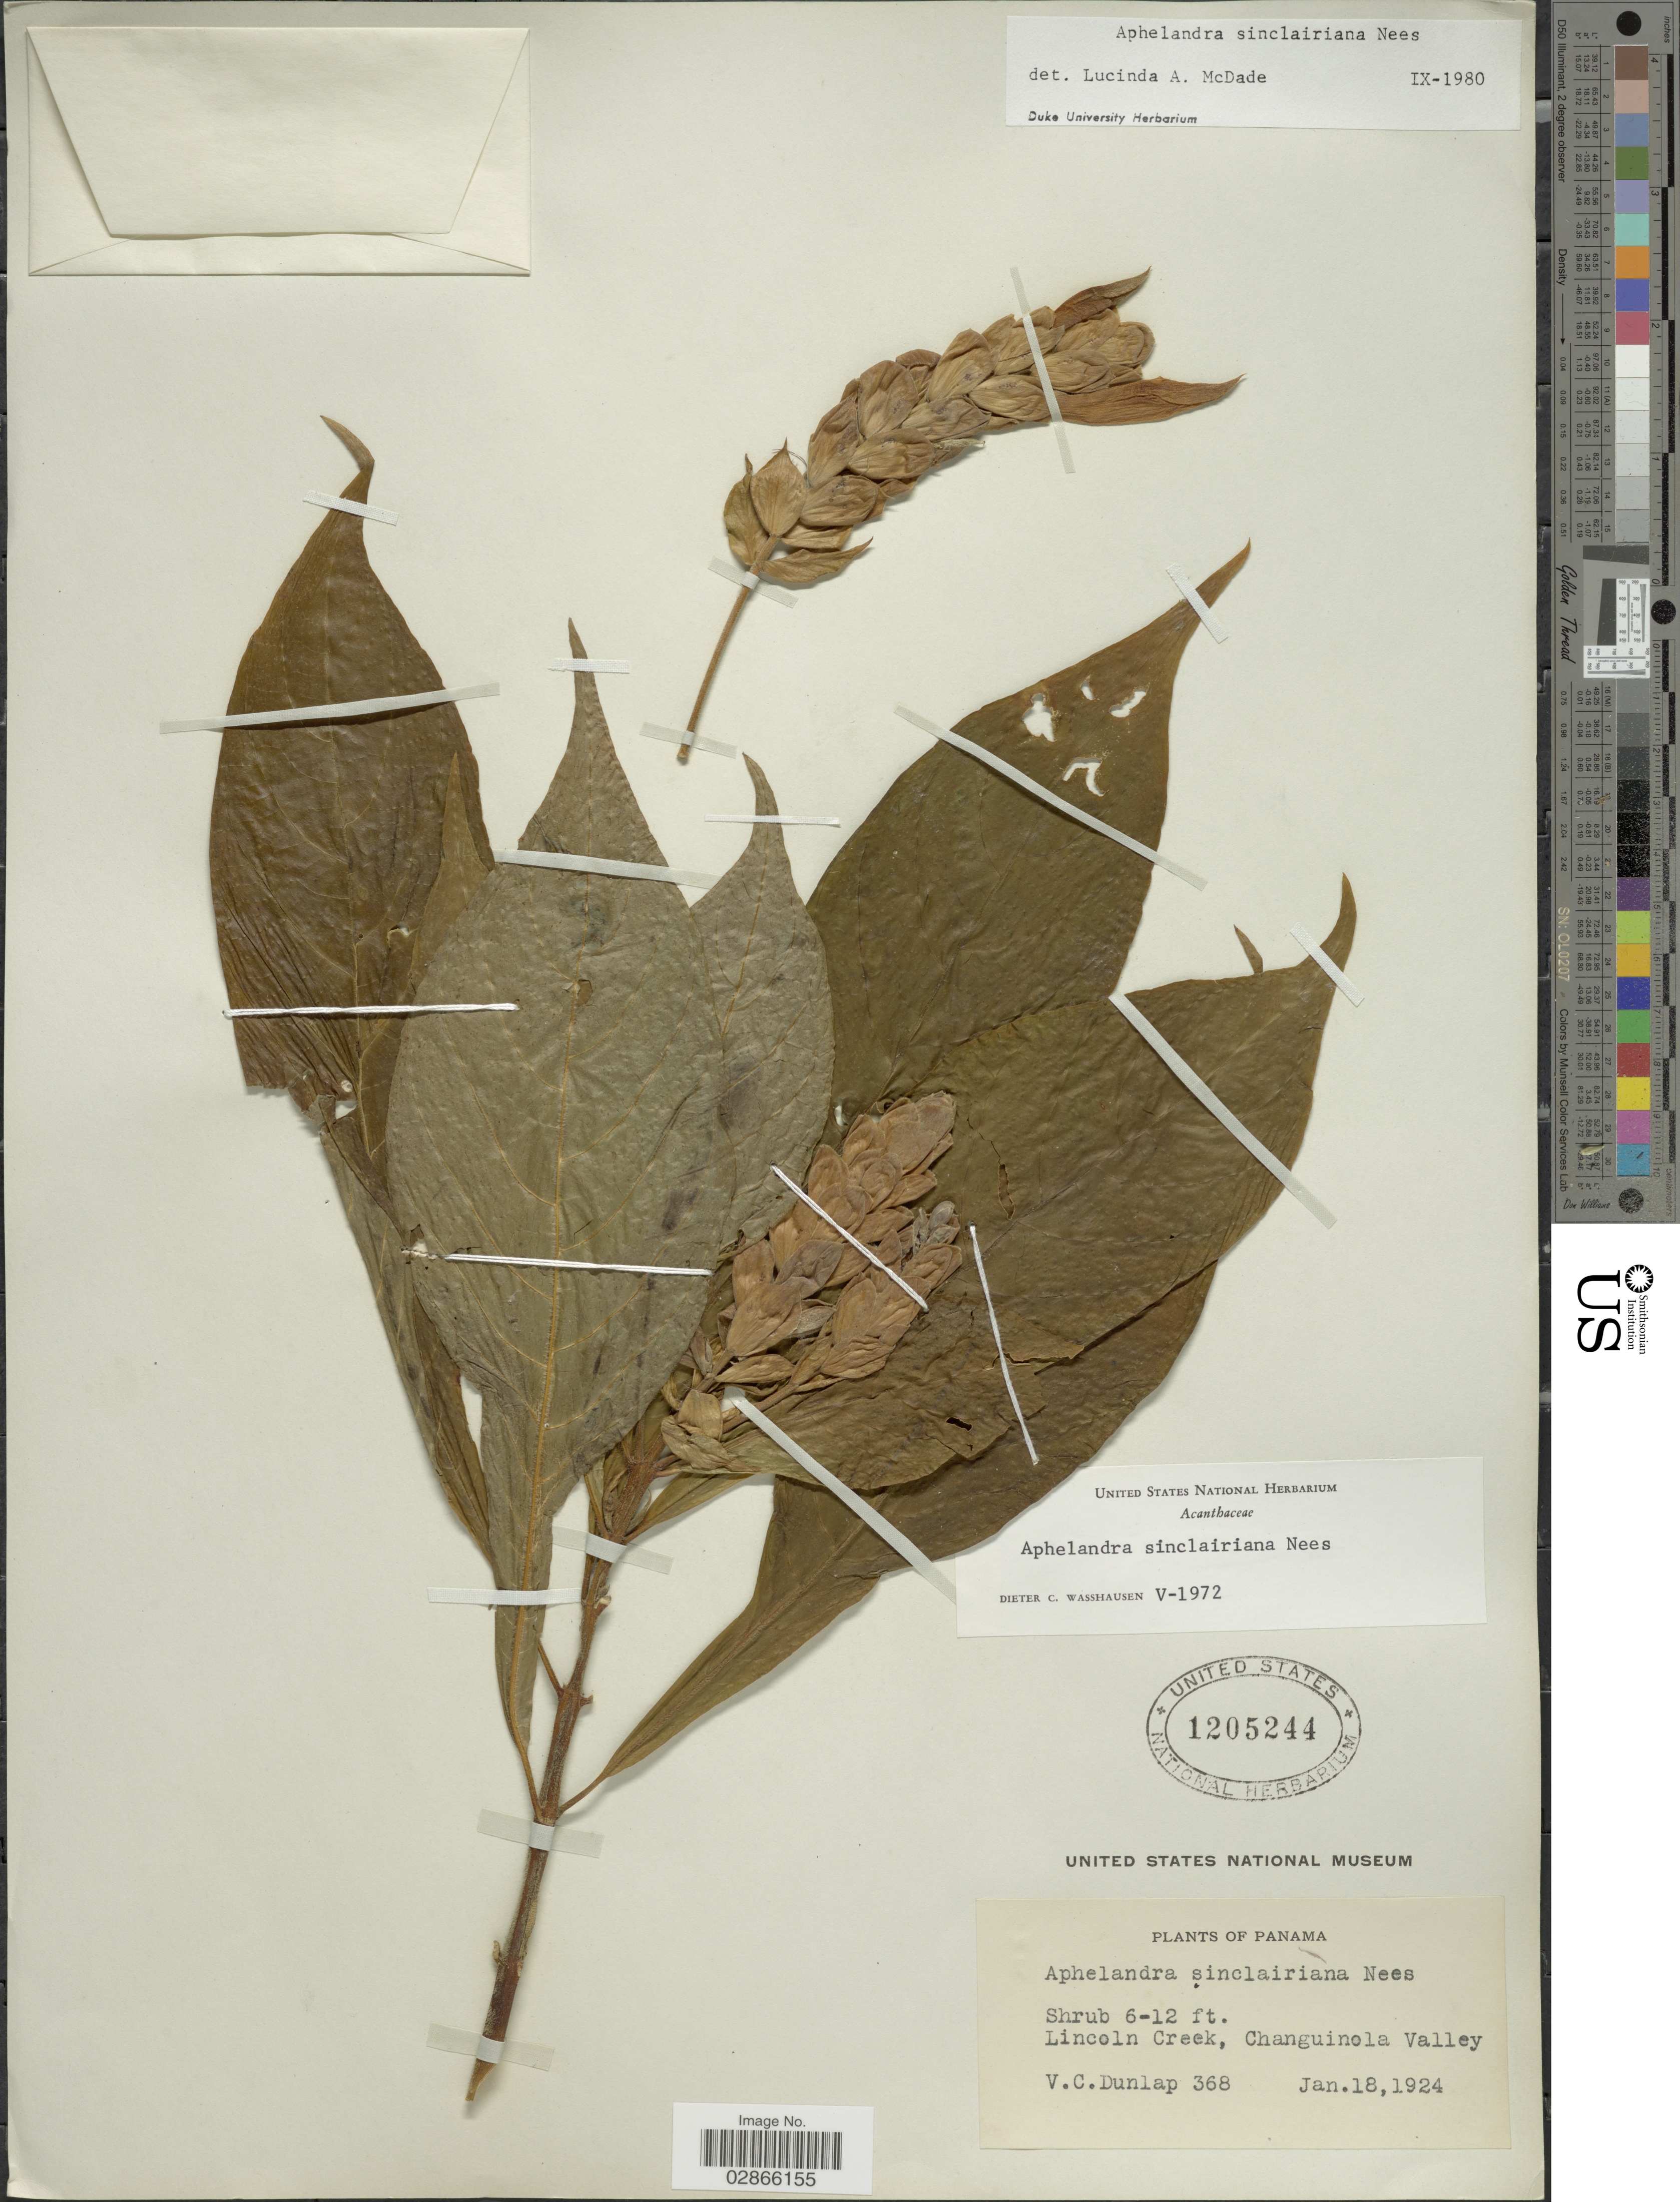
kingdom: Plantae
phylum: Tracheophyta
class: Magnoliopsida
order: Lamiales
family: Acanthaceae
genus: Aphelandra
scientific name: Aphelandra sinclairiana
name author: Nees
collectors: V. C. Dunlap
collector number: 368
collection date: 1924-01-18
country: Panama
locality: Lincoln Creek, Changuinola Valley.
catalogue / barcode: US 1205244